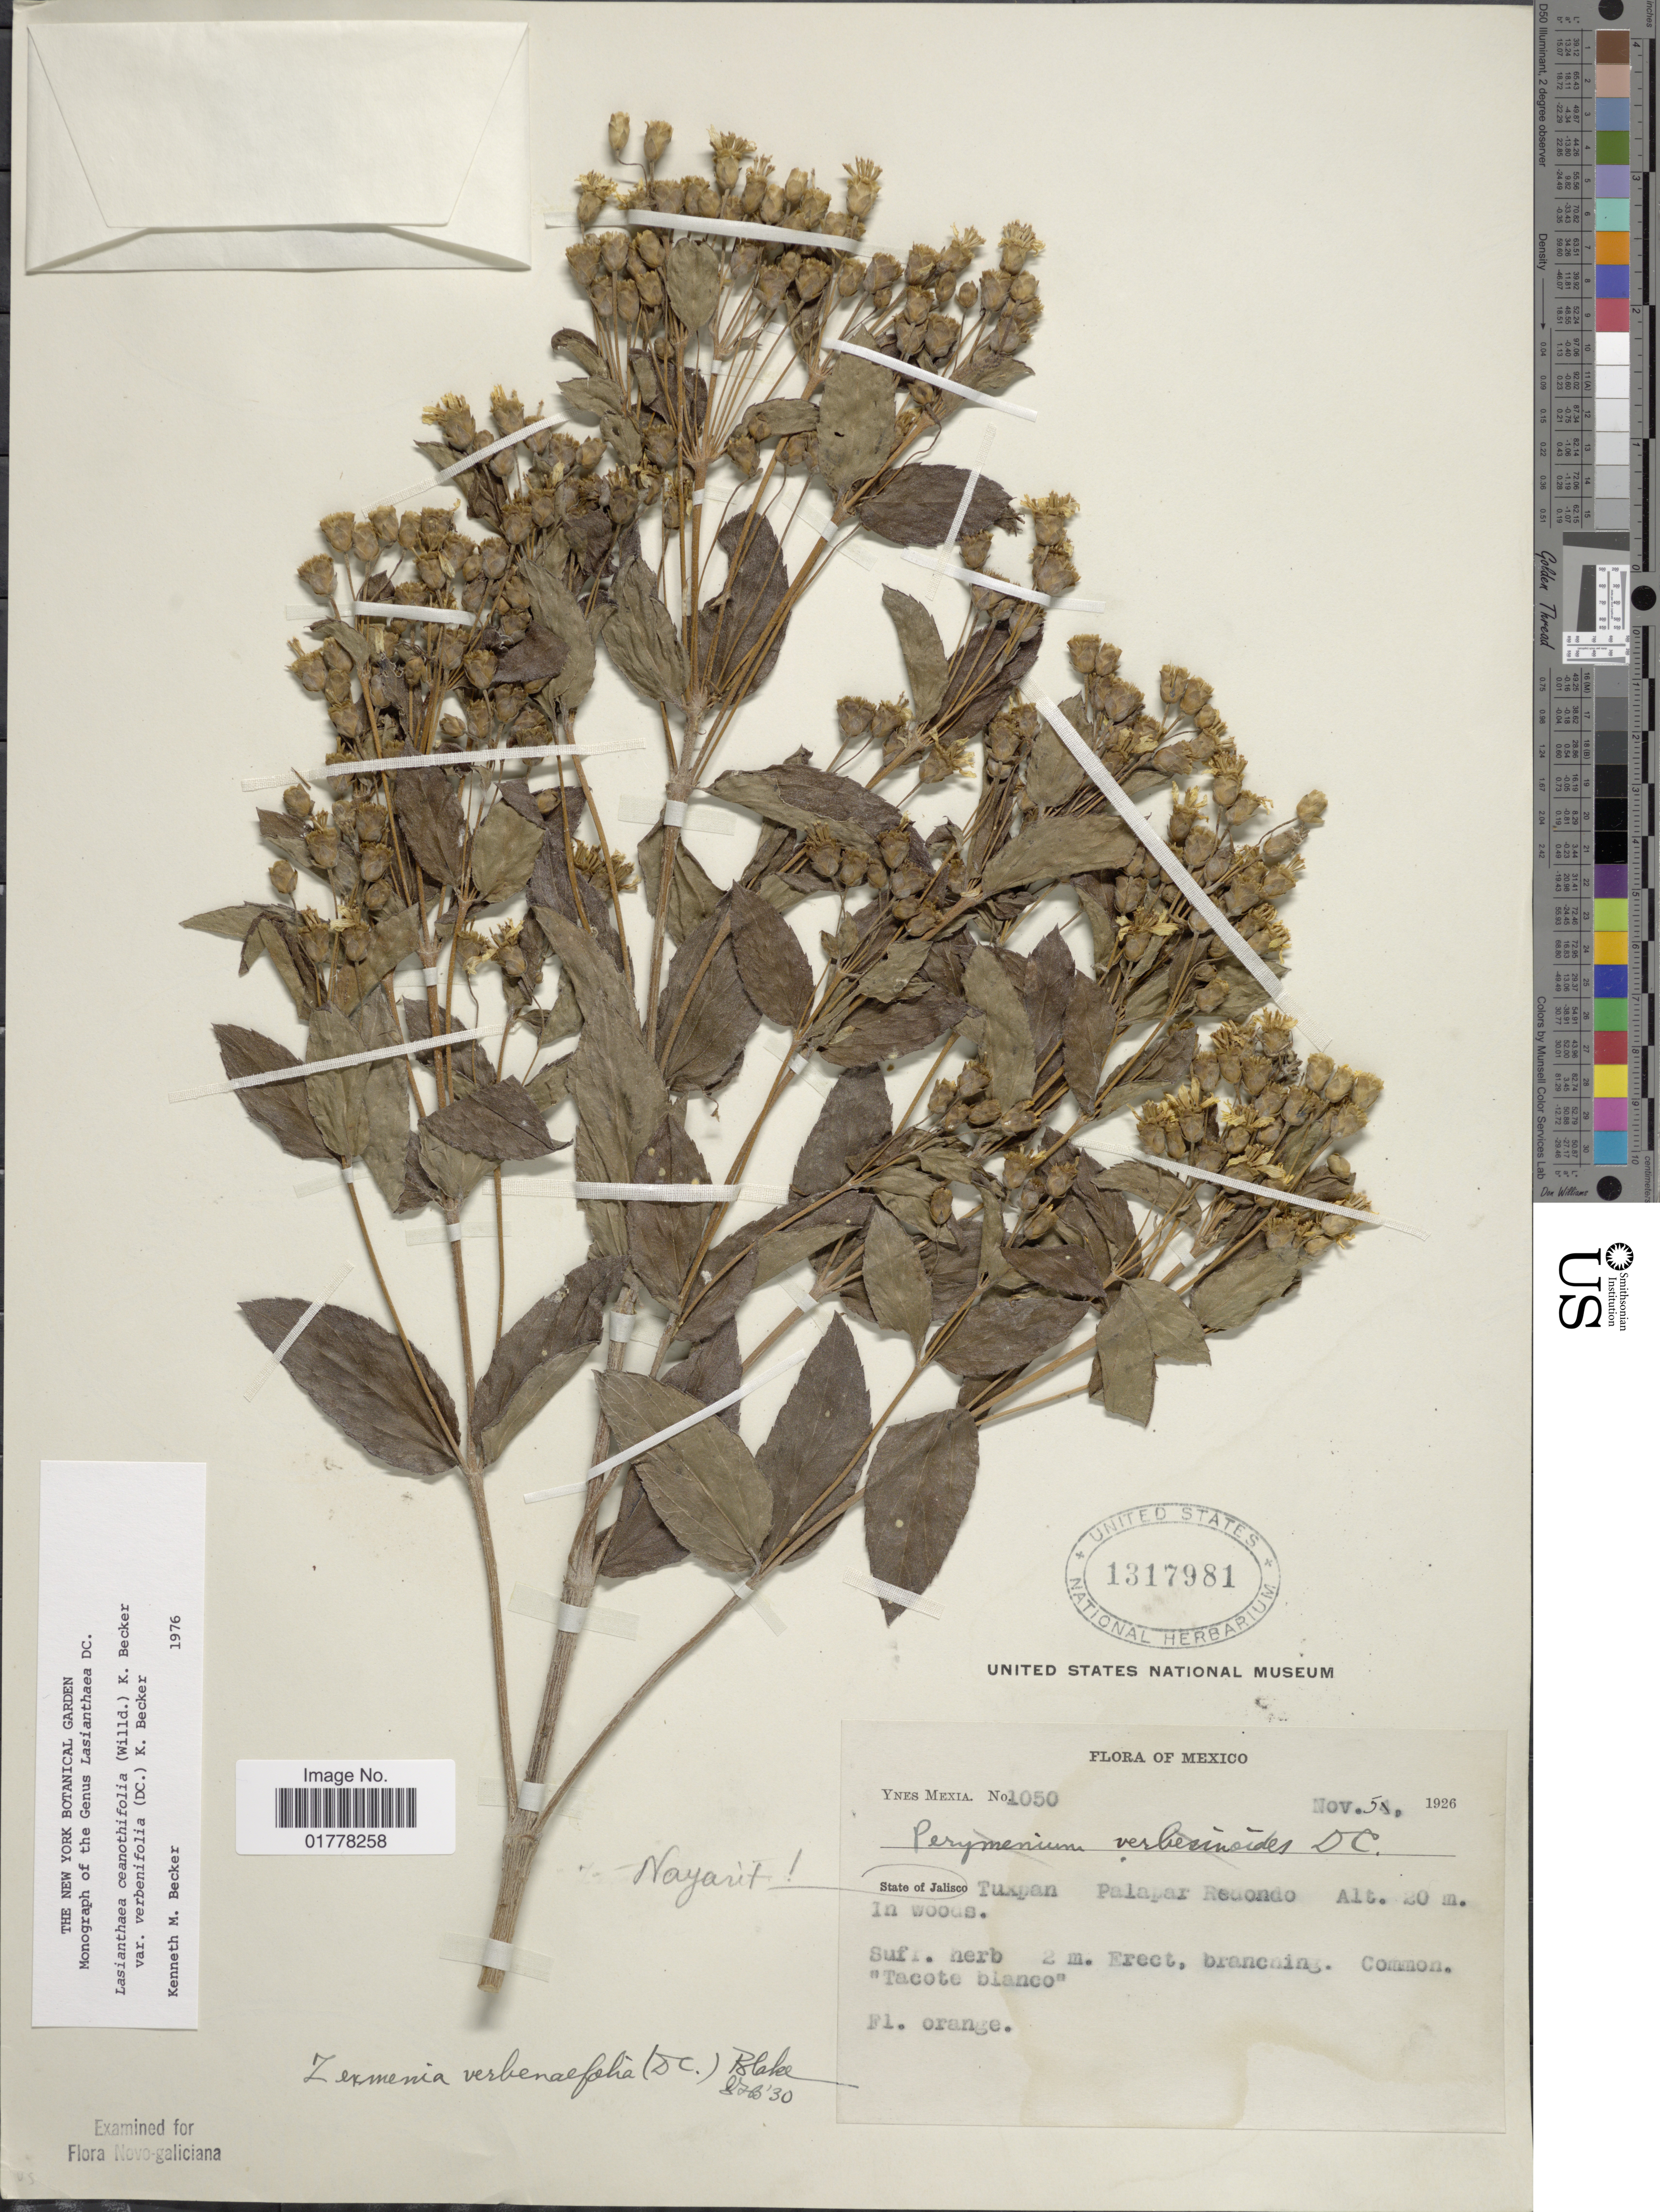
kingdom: Plantae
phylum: Tracheophyta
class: Magnoliopsida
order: Asterales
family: Asteraceae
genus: Lasianthaea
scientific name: Lasianthaea ceanothifolia var. verbenifolia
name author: (DC.) K.M. Becker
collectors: Y. Mexia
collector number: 1050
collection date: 1926-11-05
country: Mexico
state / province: Jalisco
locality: State of Jalisco. Tuxpan. Palapar Redondo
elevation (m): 20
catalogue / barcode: US 1317981